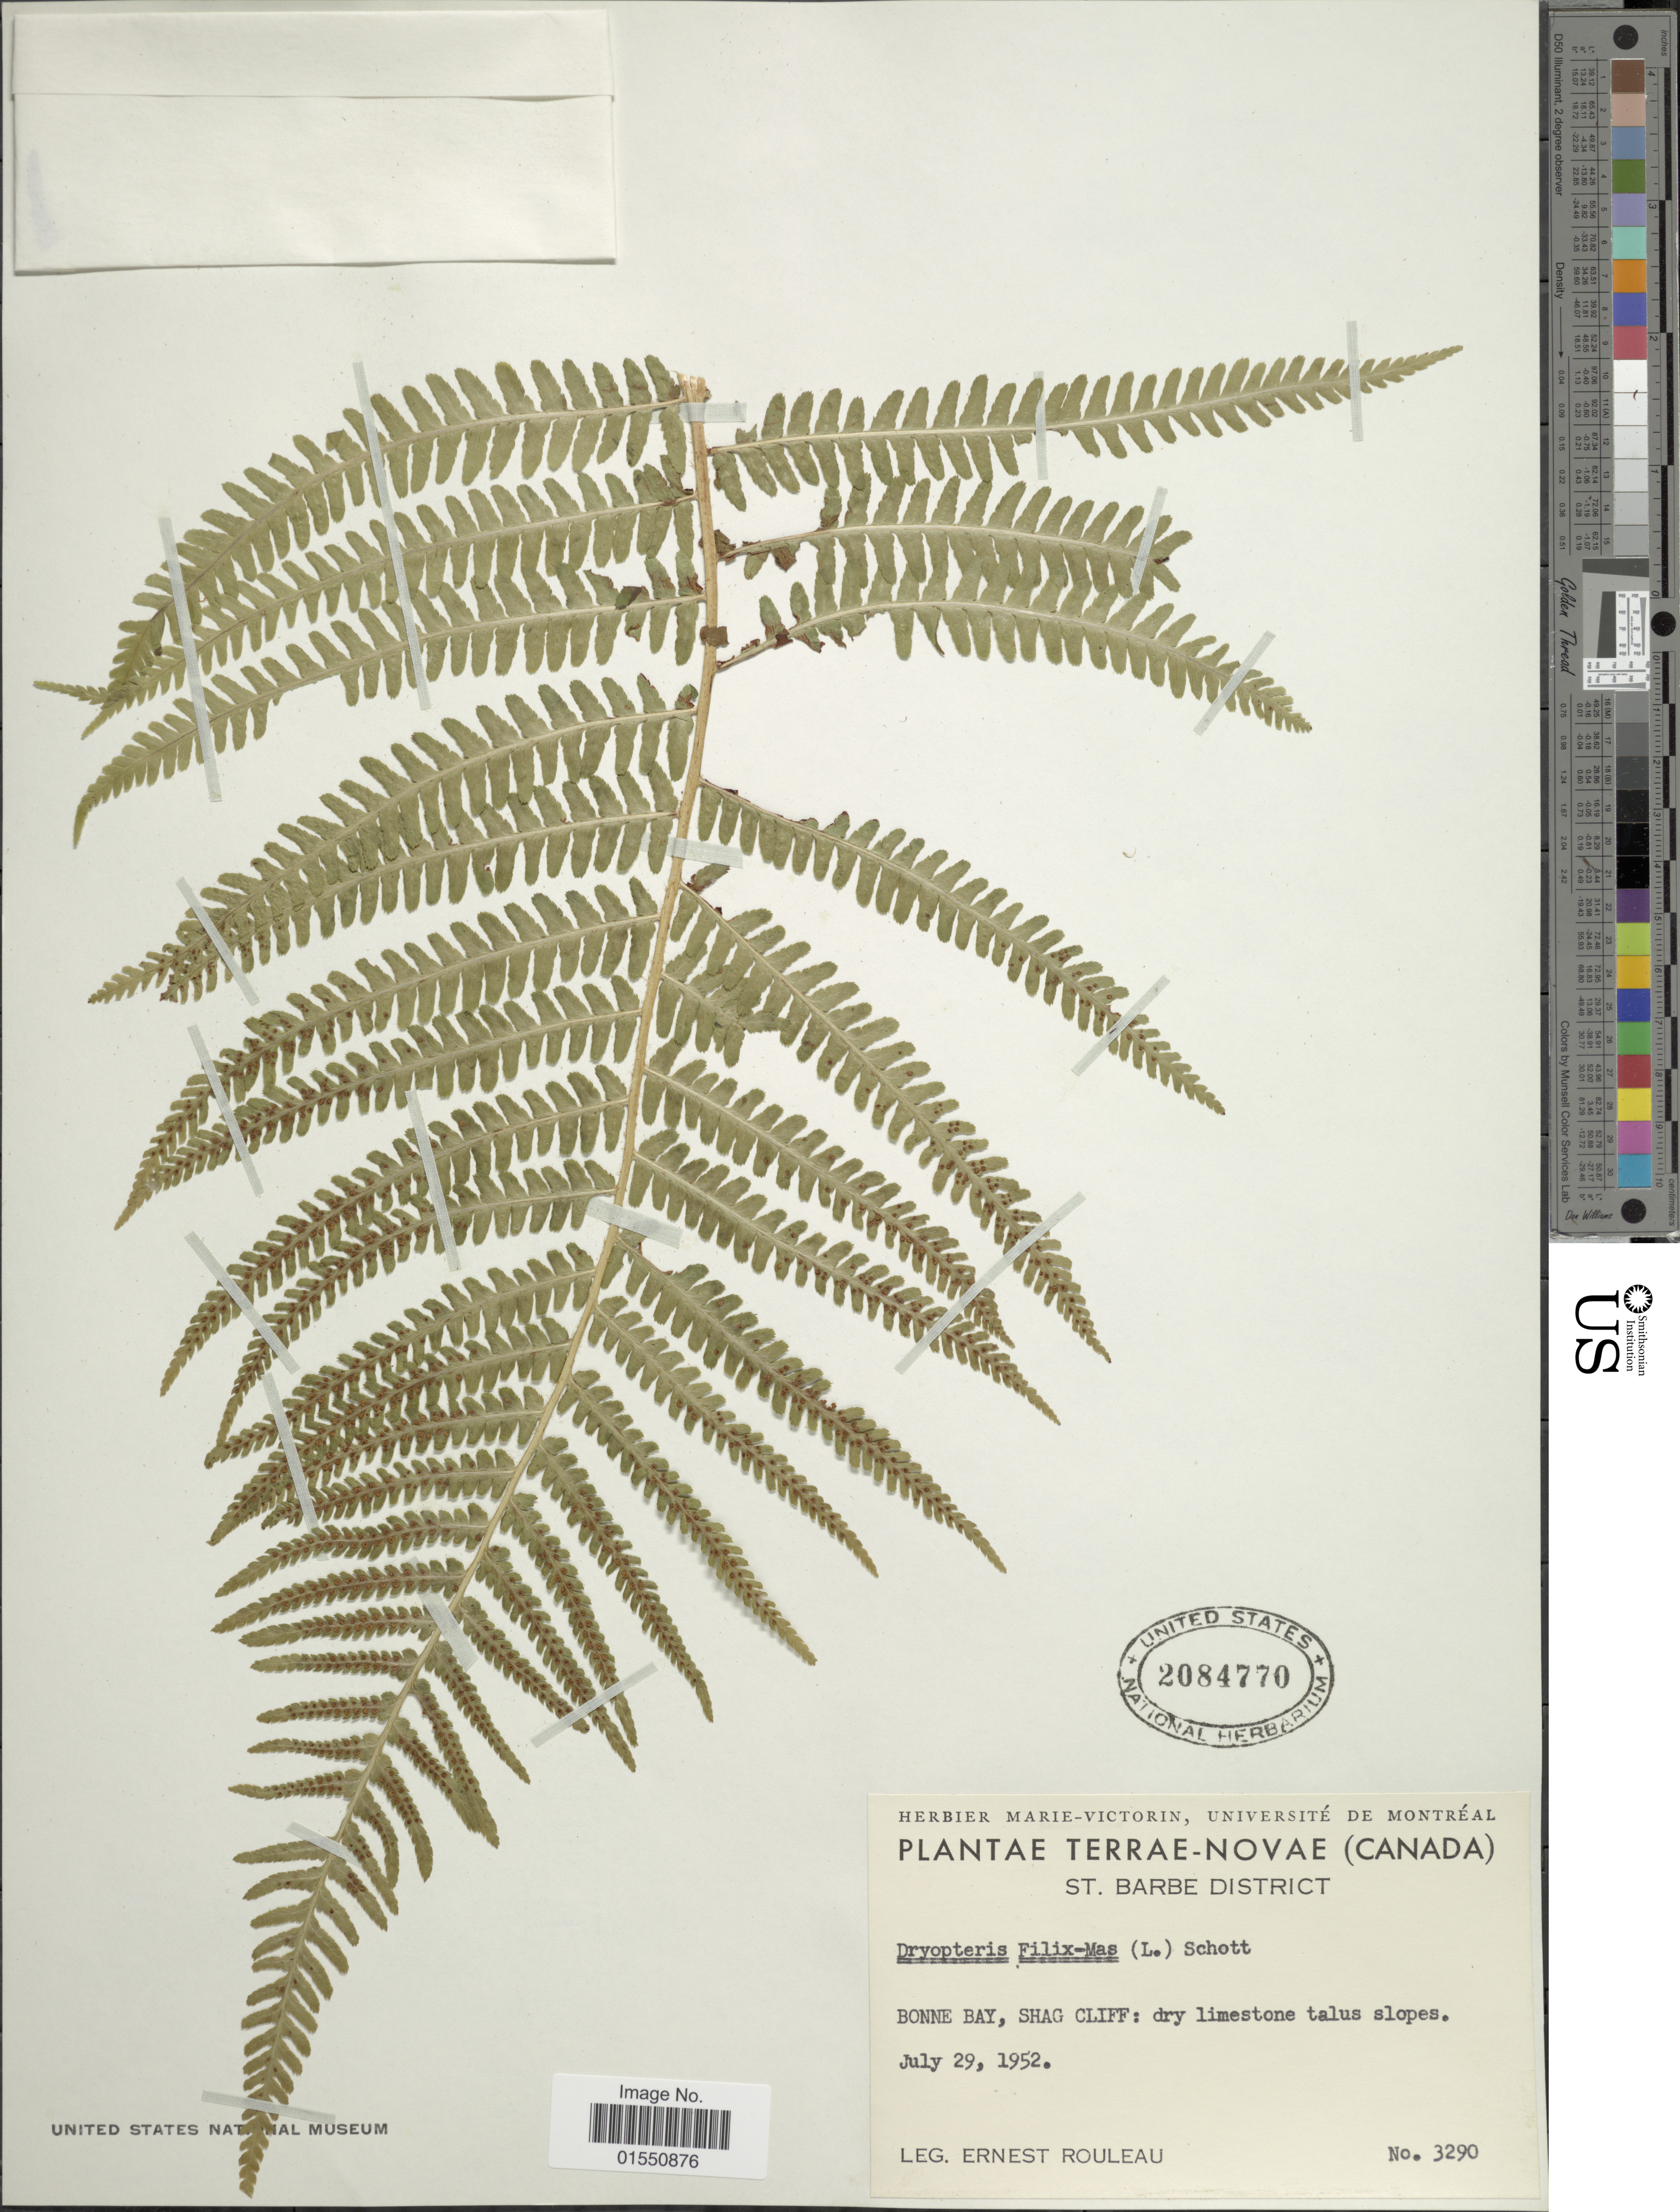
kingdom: Plantae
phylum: Tracheophyta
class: Polypodiopsida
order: Polypodiales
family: Dryopteridaceae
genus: Dryopteris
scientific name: Dryopteris filix-mas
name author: (L.) Schott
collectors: J. Rouleau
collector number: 3290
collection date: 1952-07-29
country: Canada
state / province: Newfoundland and Labrador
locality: Terrae-Novae (Canada). St. Barbe District. Bonne Bay, Shag Cliff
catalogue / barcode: US 2084770